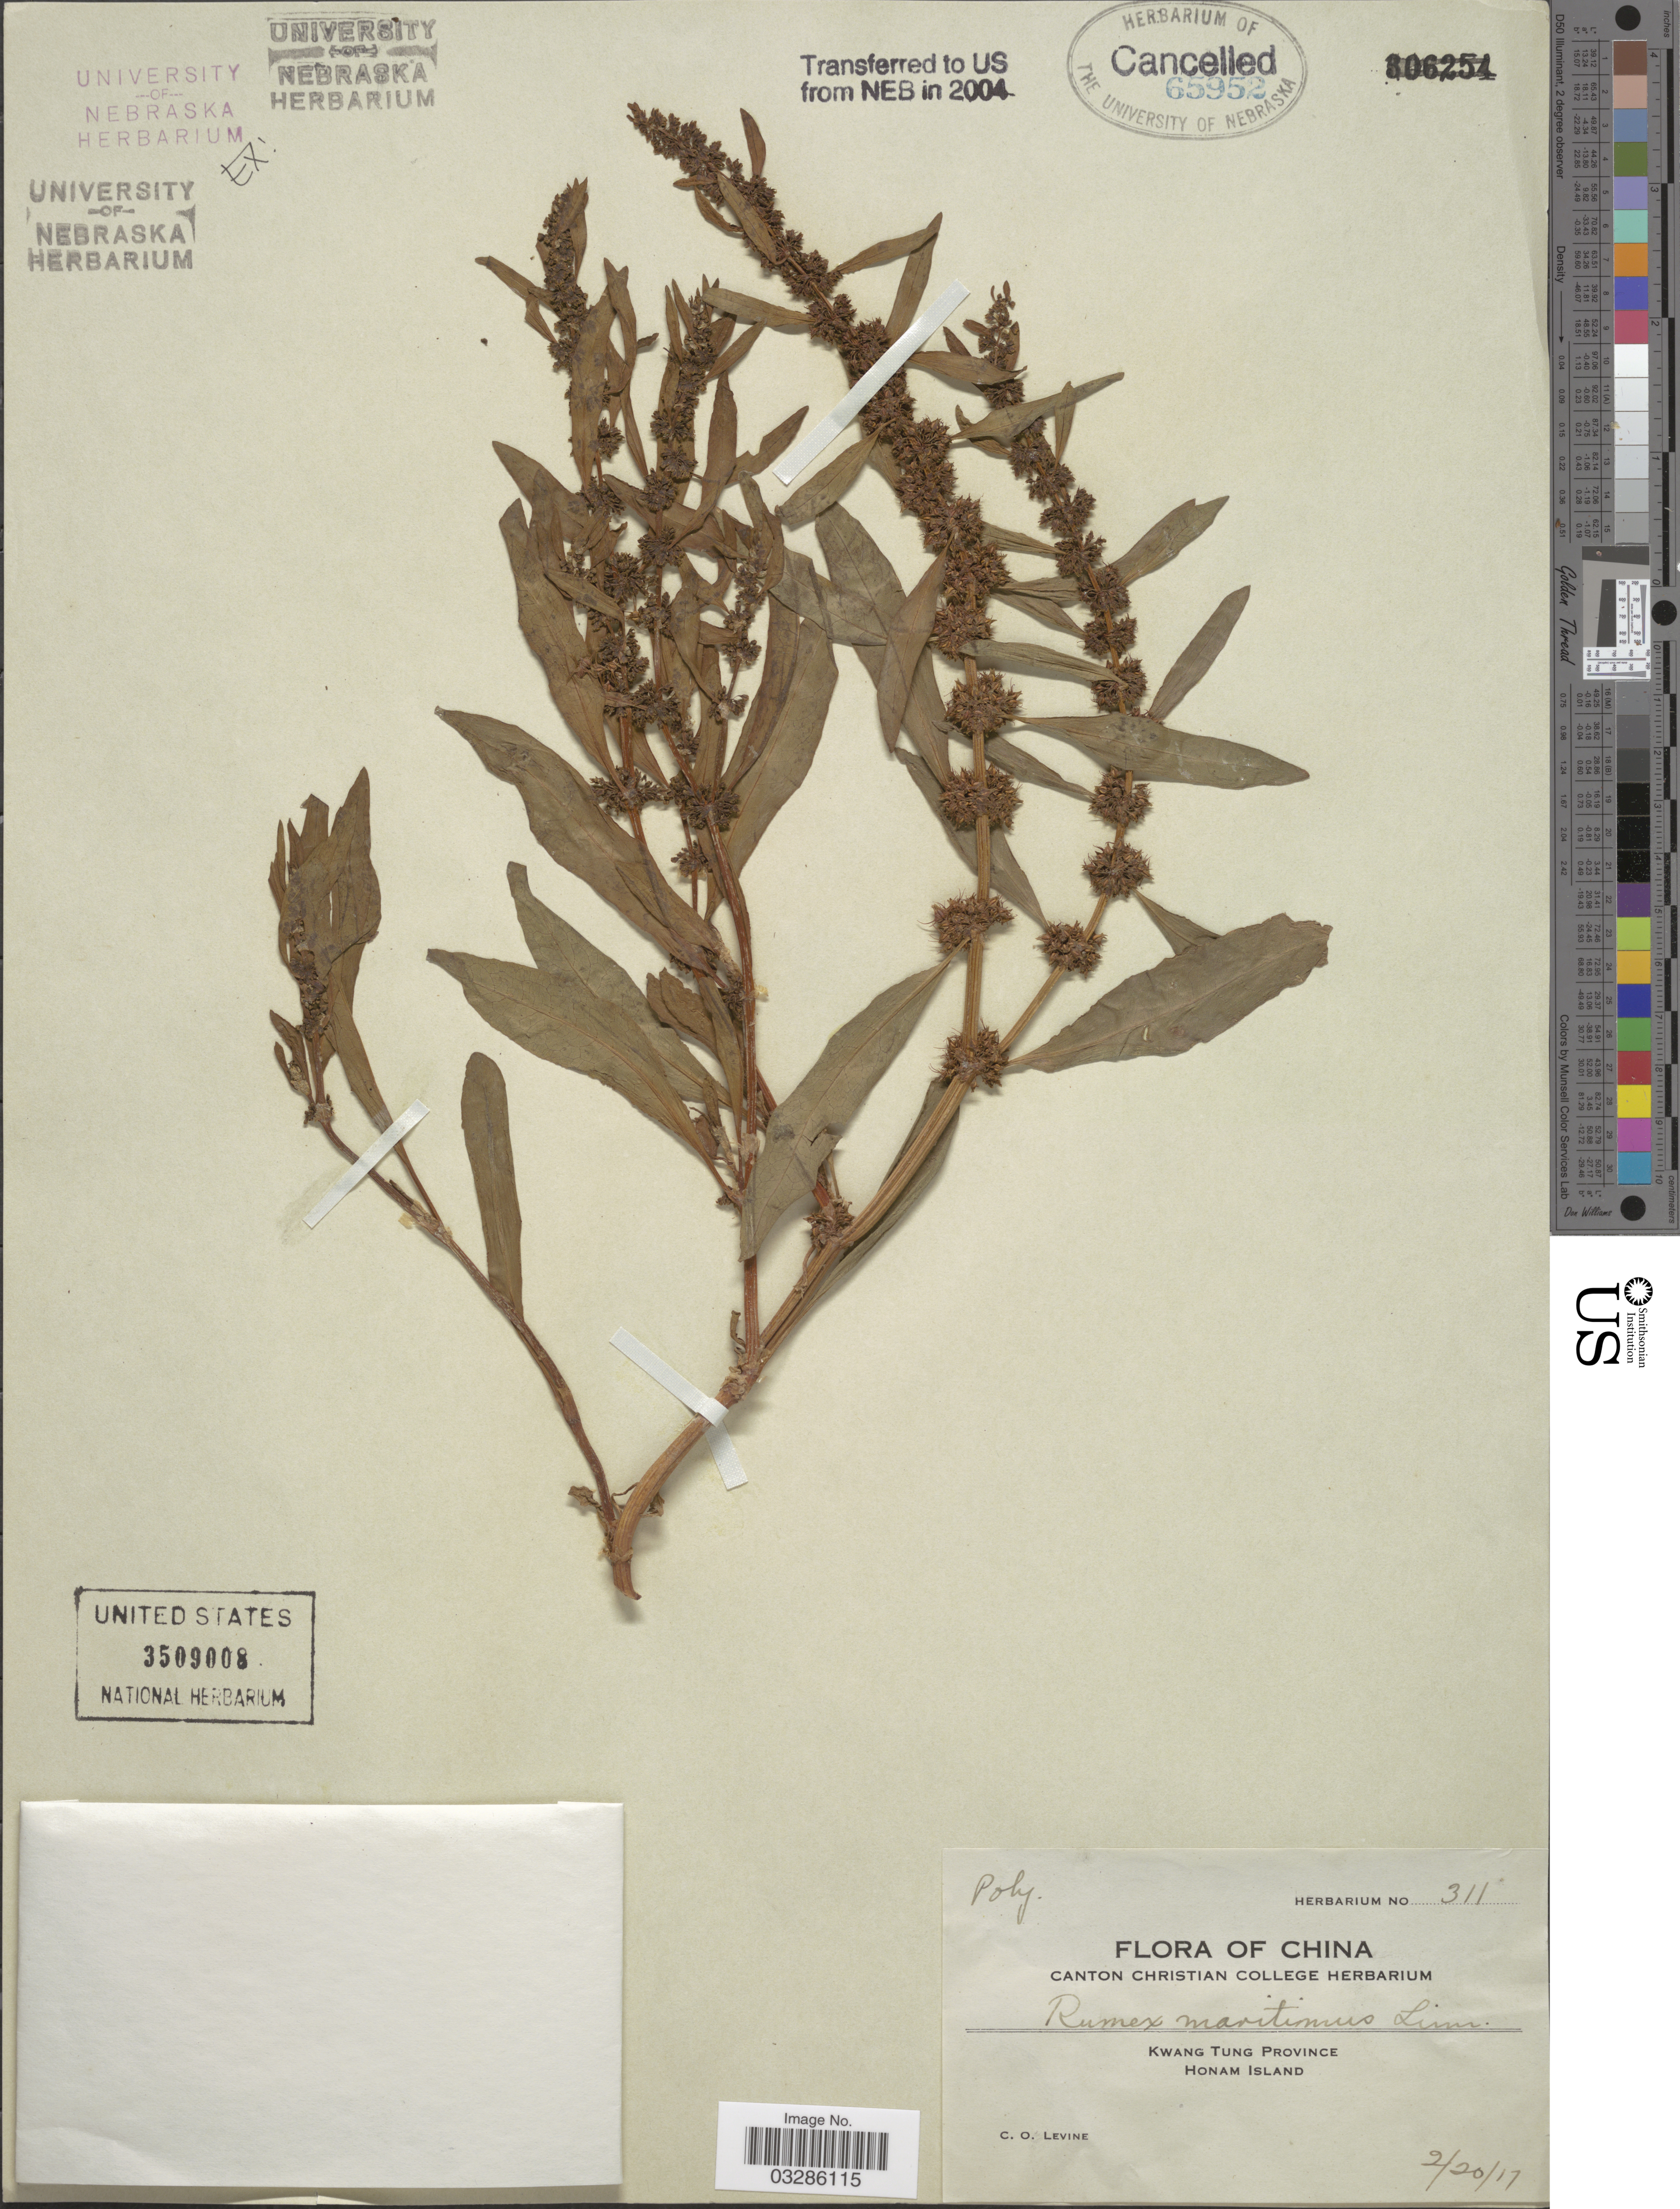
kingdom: Plantae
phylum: Tracheophyta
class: Magnoliopsida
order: Caryophyllales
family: Polygonaceae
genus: Rumex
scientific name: Rumex maritimus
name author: L.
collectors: C. O. Levine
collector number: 311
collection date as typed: Transcribed d/m/y: 20/2/17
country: China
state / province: Guangdong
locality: Kwang Tung Province. Honam Island.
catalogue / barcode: US 3509008